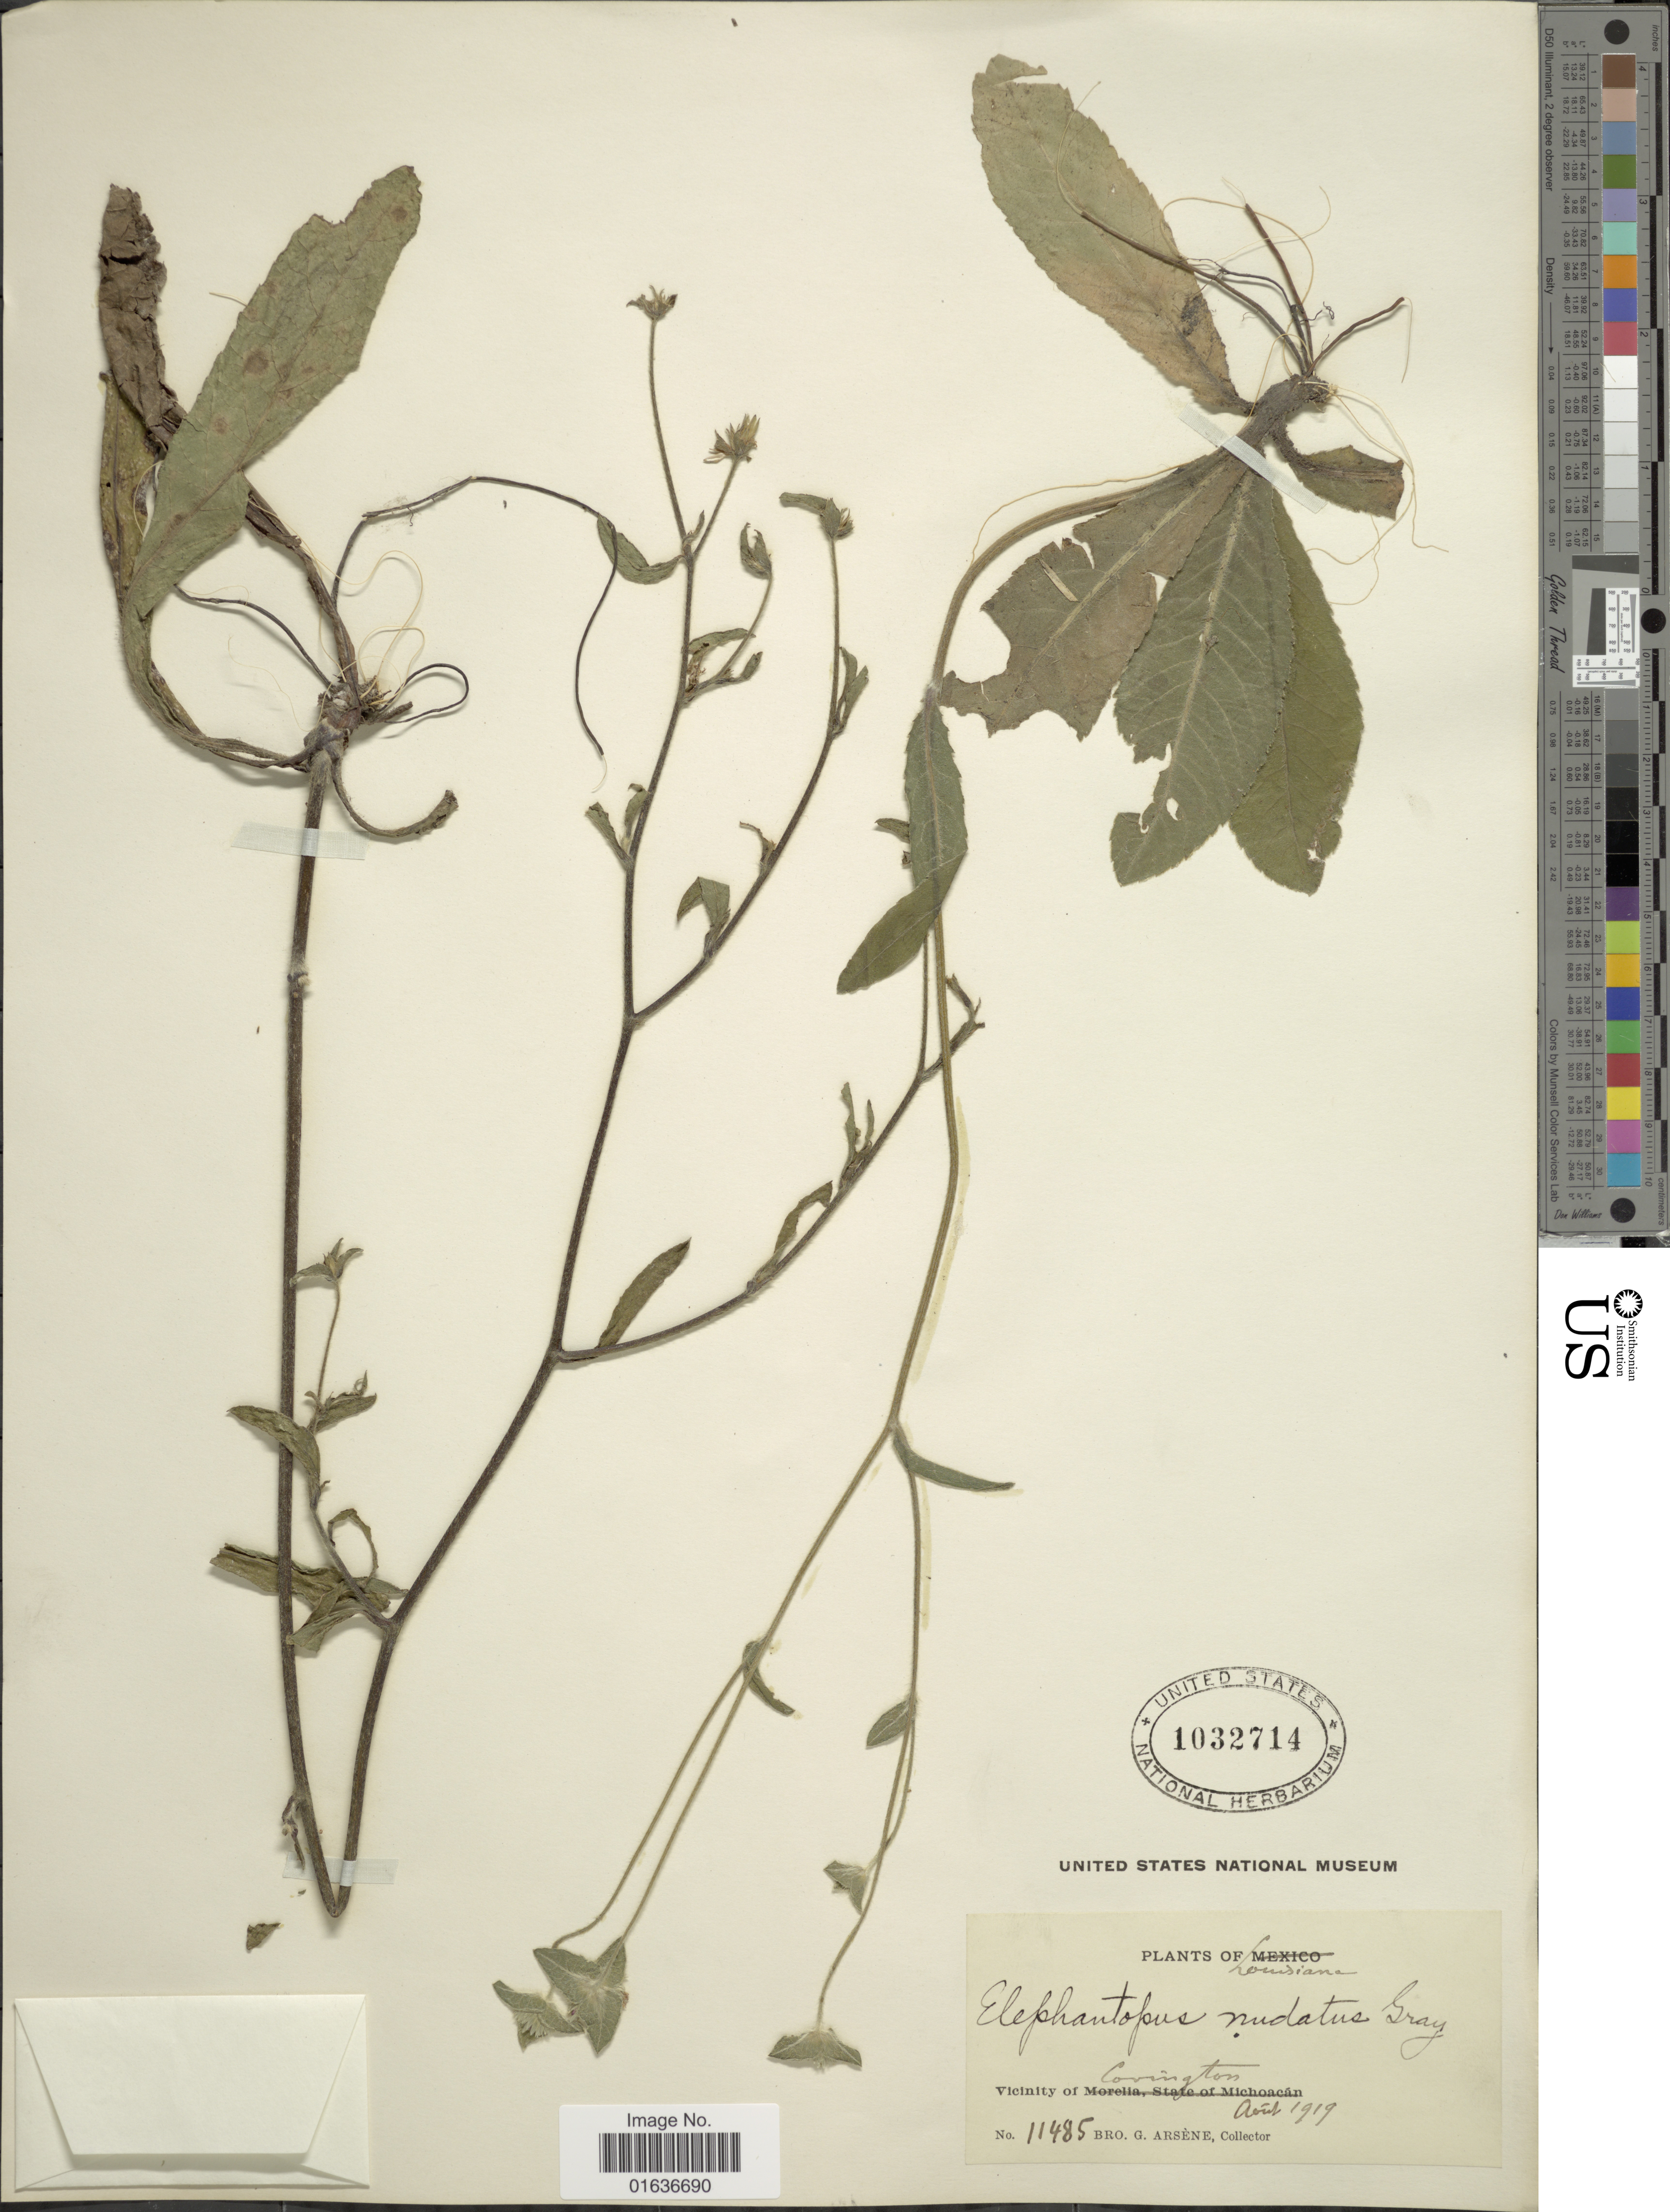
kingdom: Plantae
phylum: Tracheophyta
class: Magnoliopsida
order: Asterales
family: Asteraceae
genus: Elephantopus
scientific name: Elephantopus nudatus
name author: A. Gray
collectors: Bro. G. Arsène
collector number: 11485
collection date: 1919-08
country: United States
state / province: Louisiana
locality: Vicinity of Covington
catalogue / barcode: US 1032714